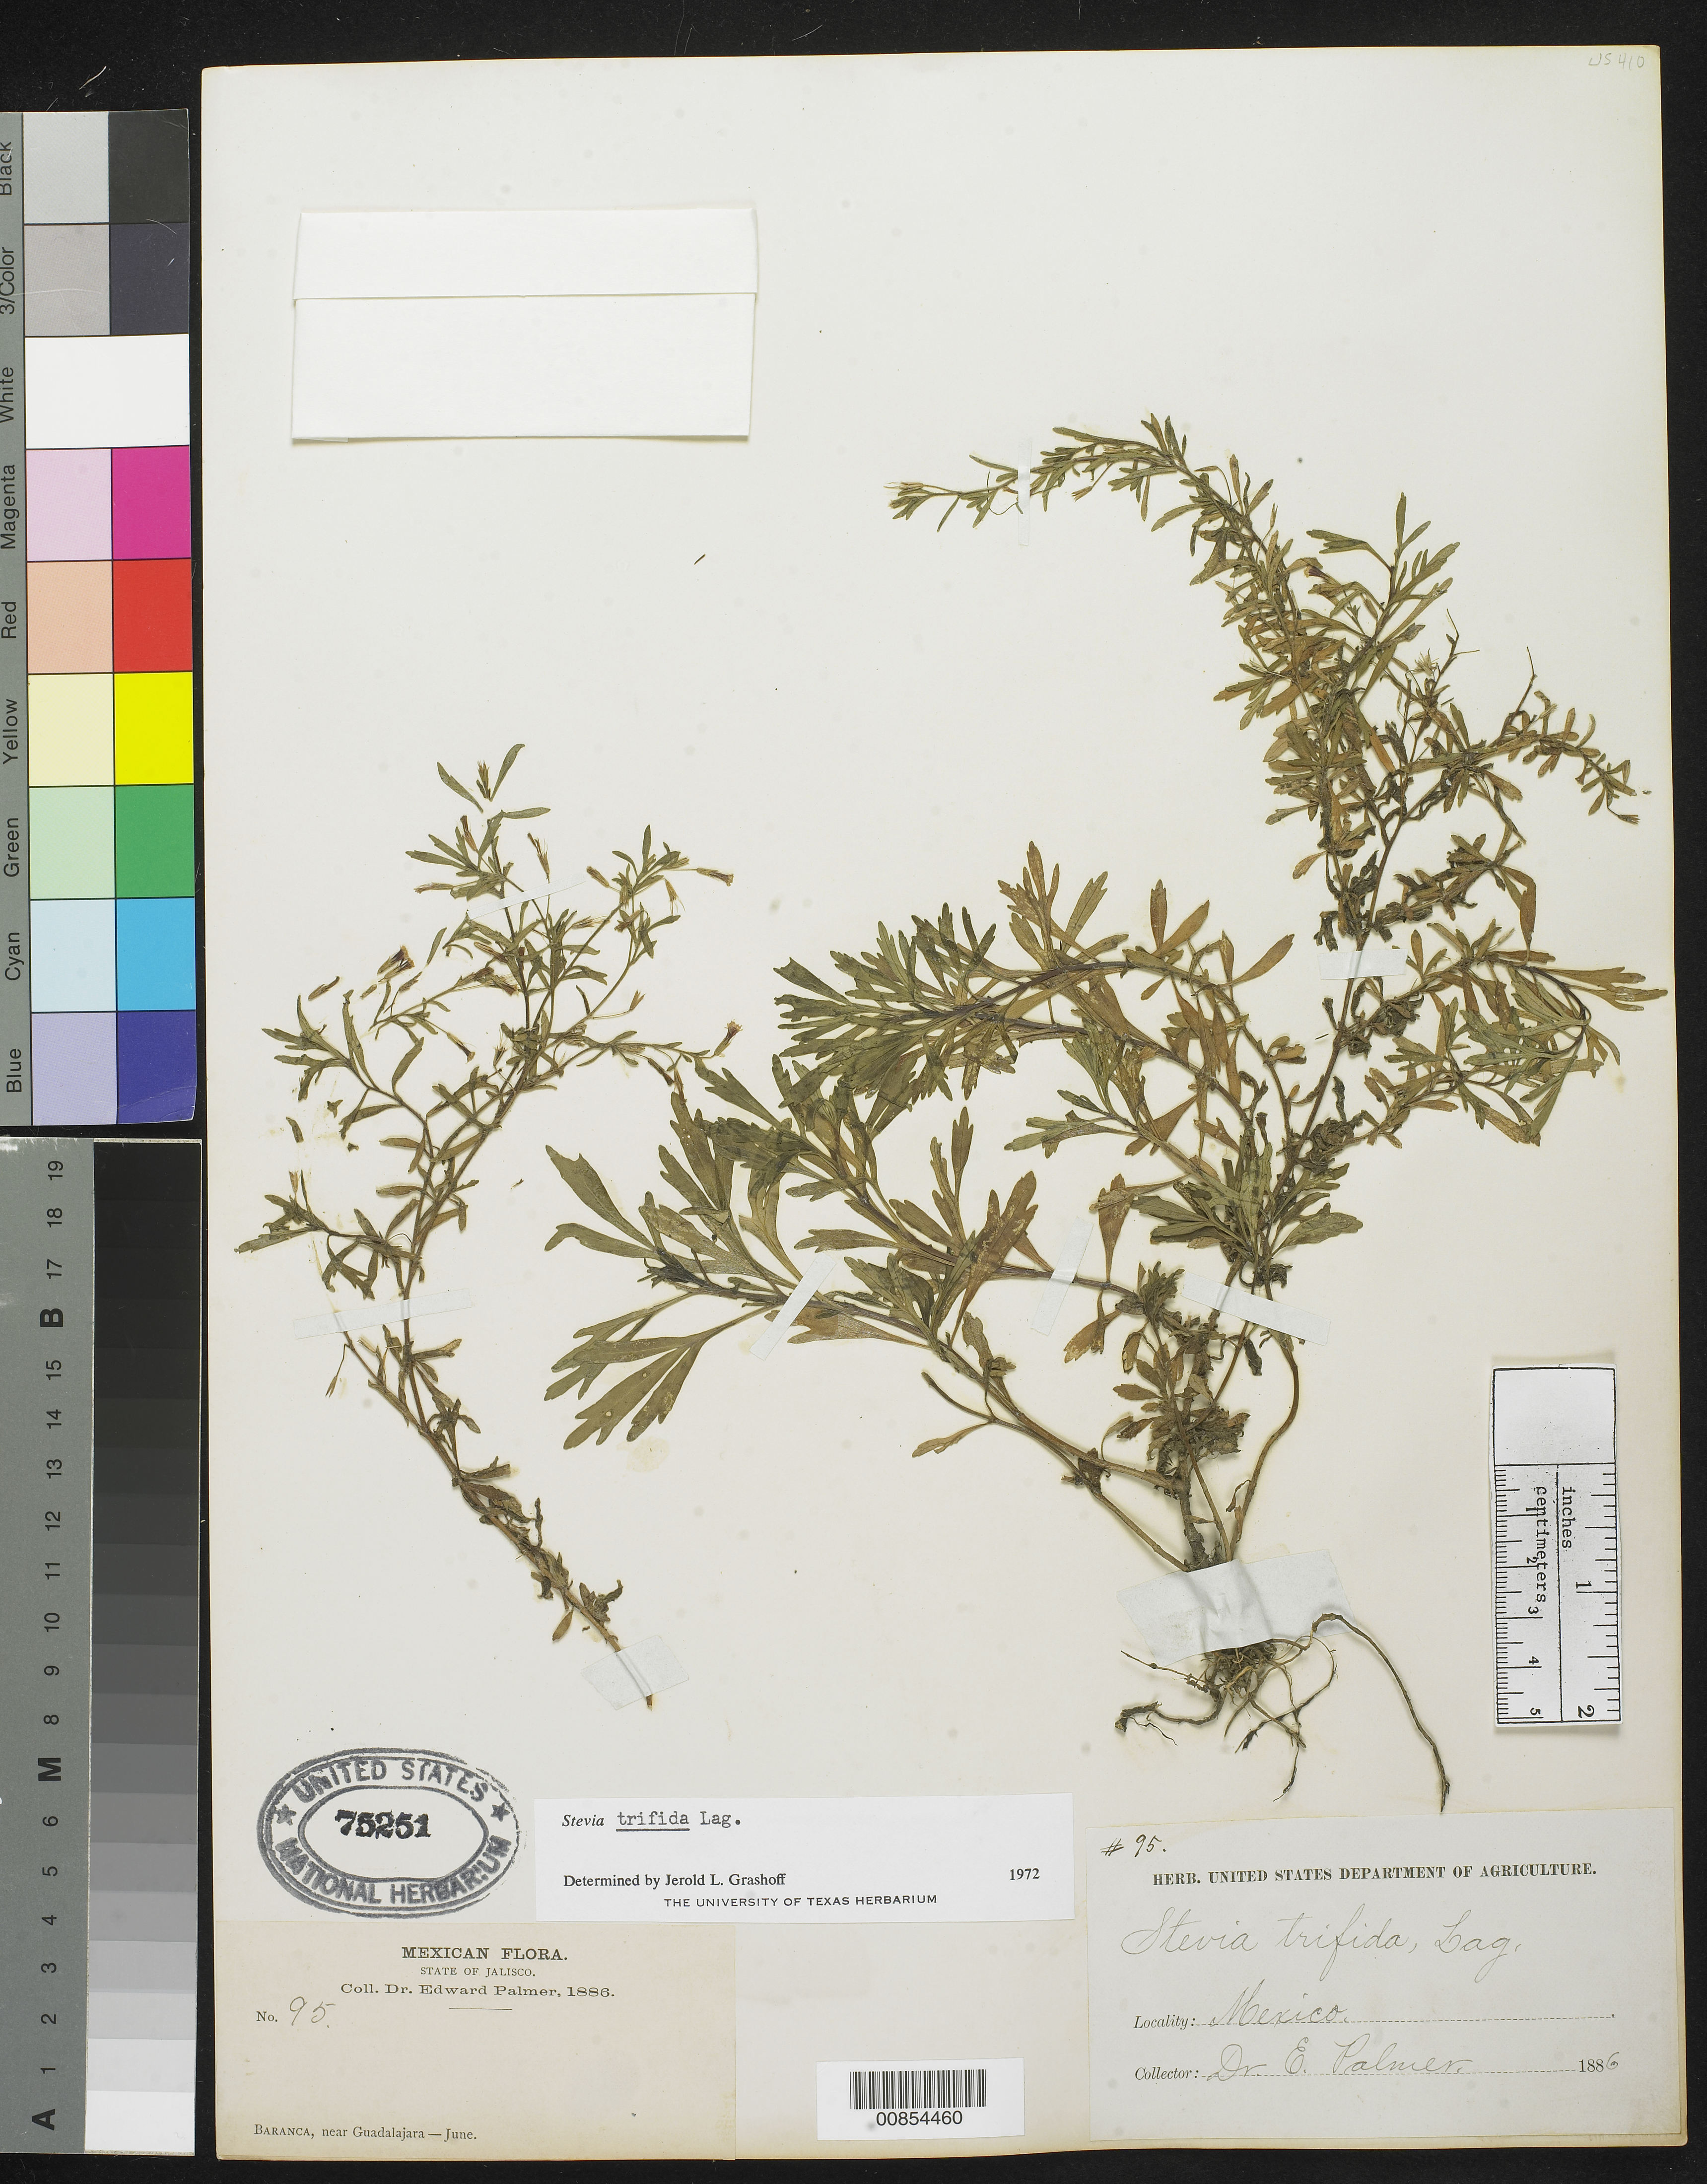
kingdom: Plantae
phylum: Tracheophyta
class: Magnoliopsida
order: Asterales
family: Asteraceae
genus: Stevia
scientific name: Stevia trifida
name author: Lag.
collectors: E. Palmer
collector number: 95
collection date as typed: Jun 1886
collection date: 1886-06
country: Mexico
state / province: Jalisco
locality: Barranca, Jalisco.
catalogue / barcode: US 75251